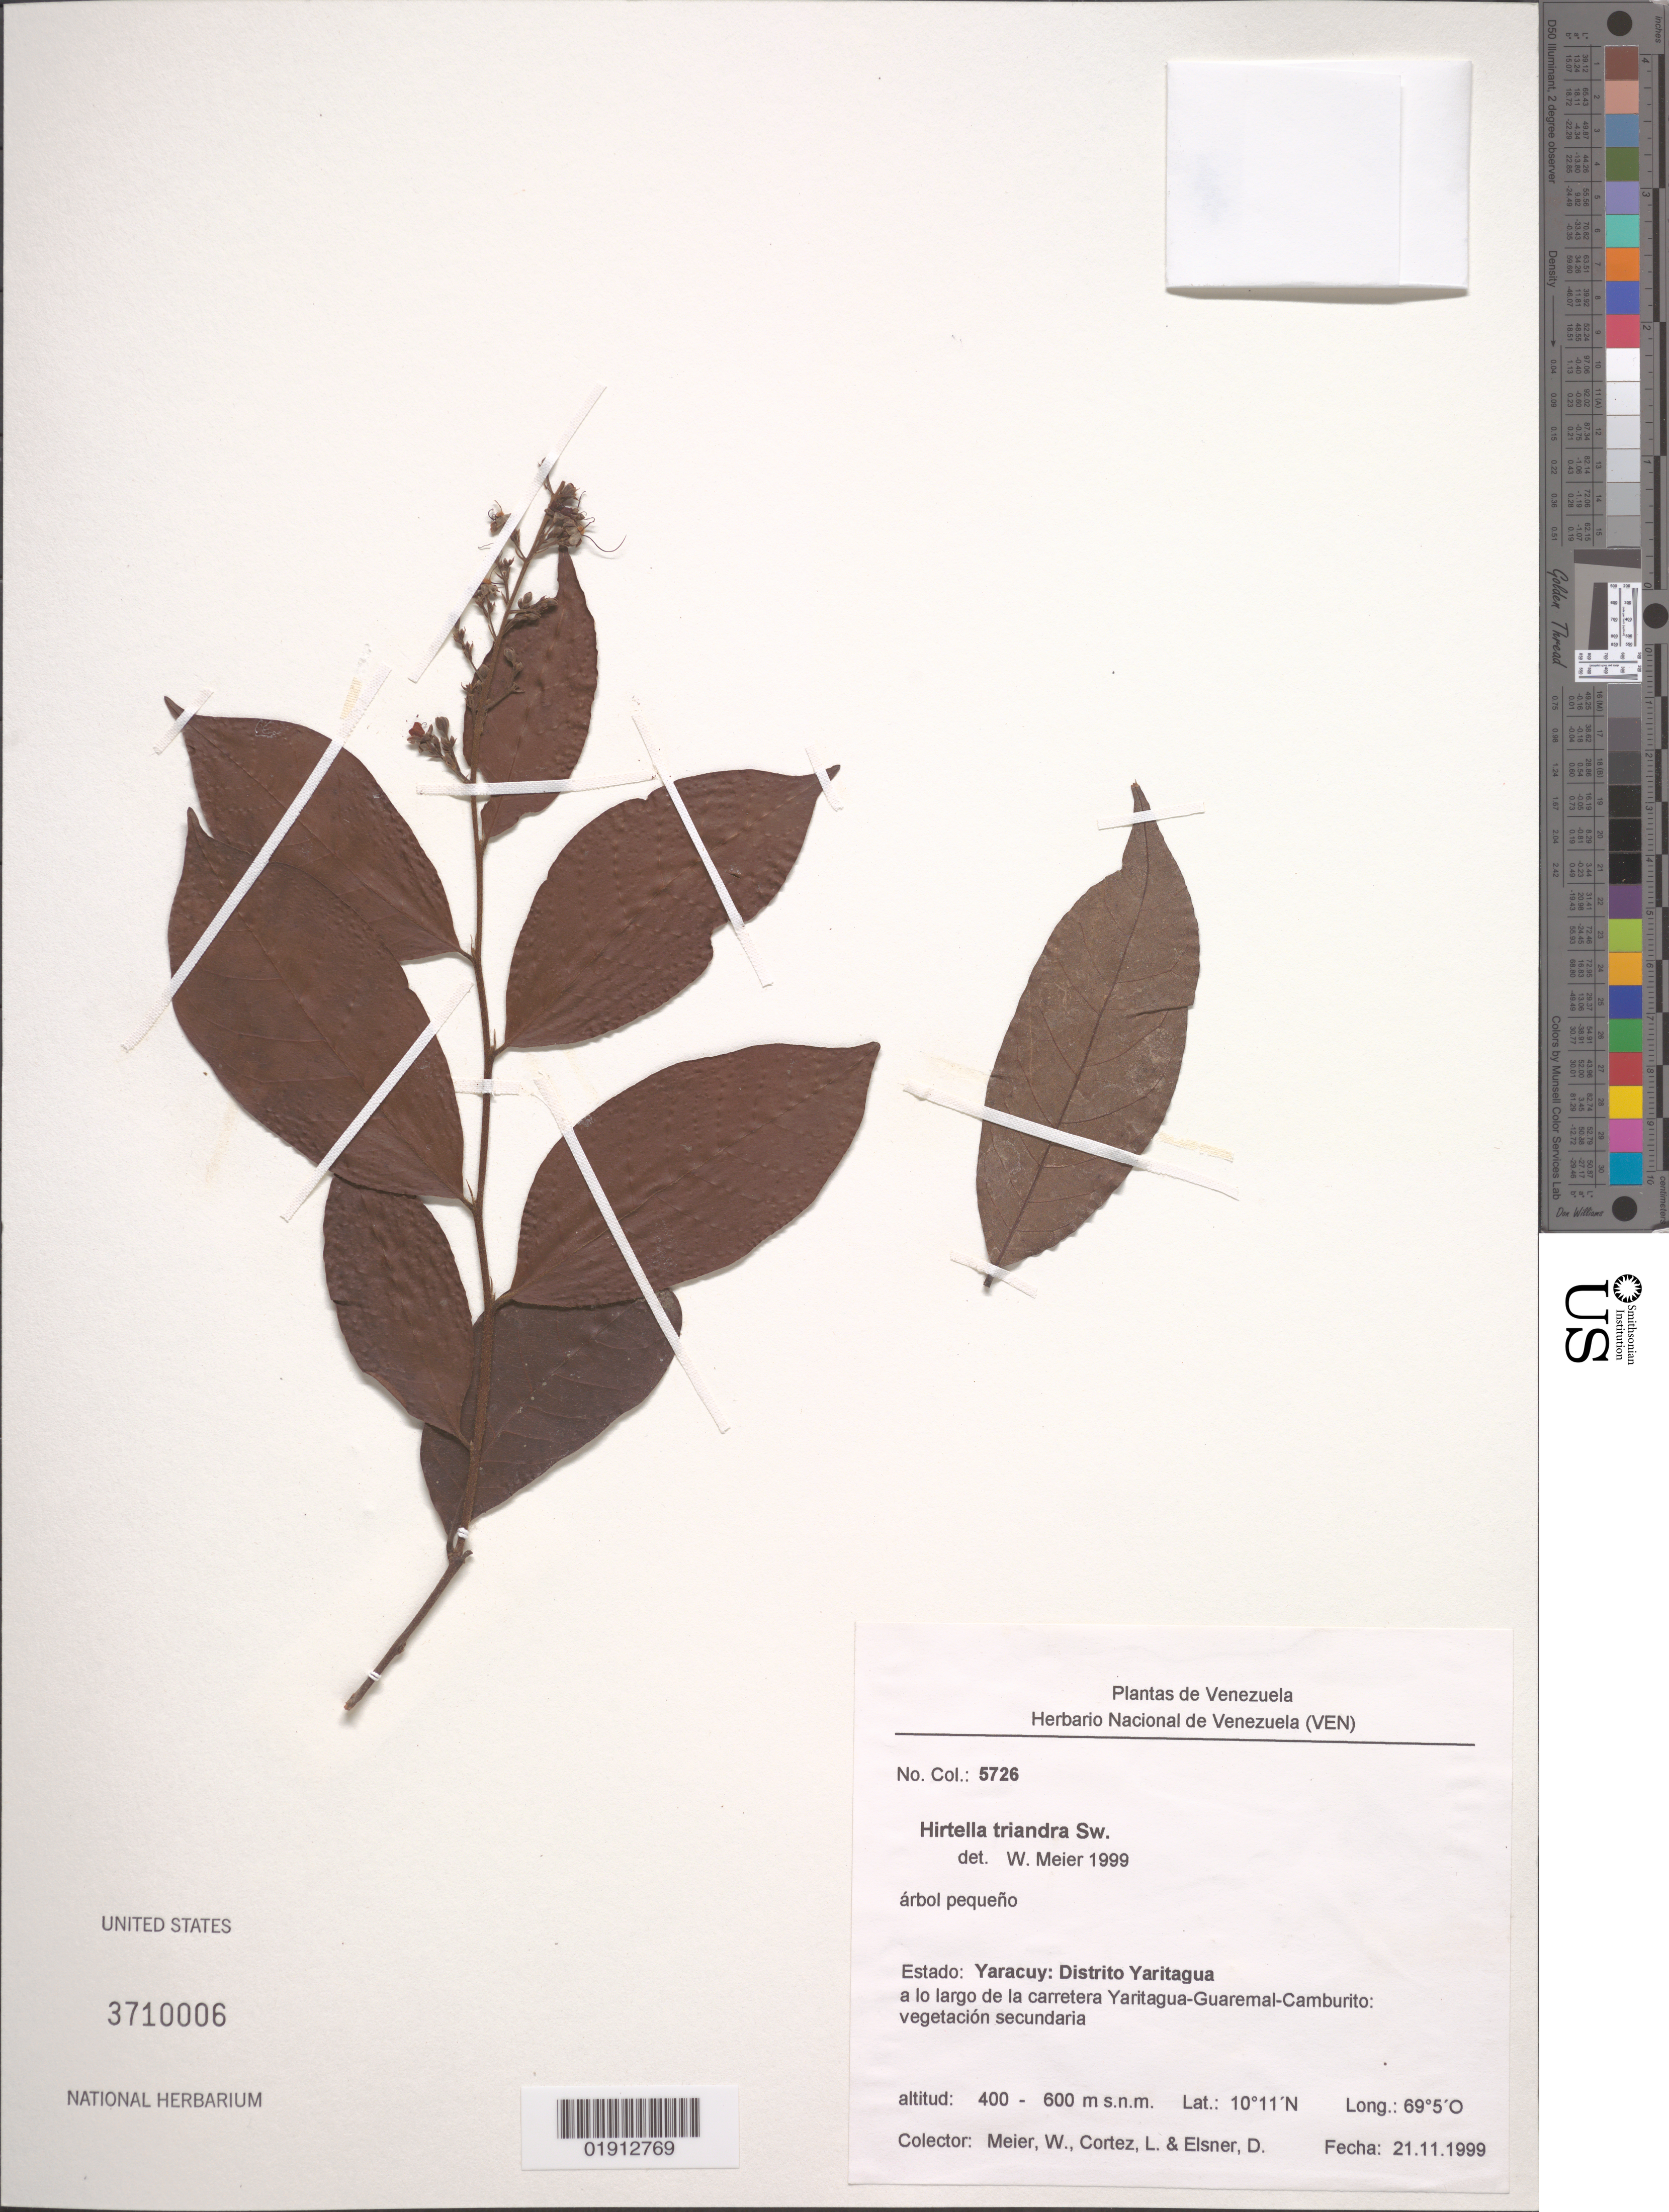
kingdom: Plantae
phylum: Tracheophyta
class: Magnoliopsida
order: Malpighiales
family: Chrysobalanaceae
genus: Hirtella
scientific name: Hirtella triandra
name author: Sw.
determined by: Meier, Winfried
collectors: W. Meier, L. Cortéz & D. Elsner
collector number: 5726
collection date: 1999-11-21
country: Venezuela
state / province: Yaracuy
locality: Distrito Yaritagua, a lo largo de la carretera Yaritagua-Guaremal-Camburito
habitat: vegetacion secundaria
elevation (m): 400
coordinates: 10 11 N, 69 05 O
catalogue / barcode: US 3710006